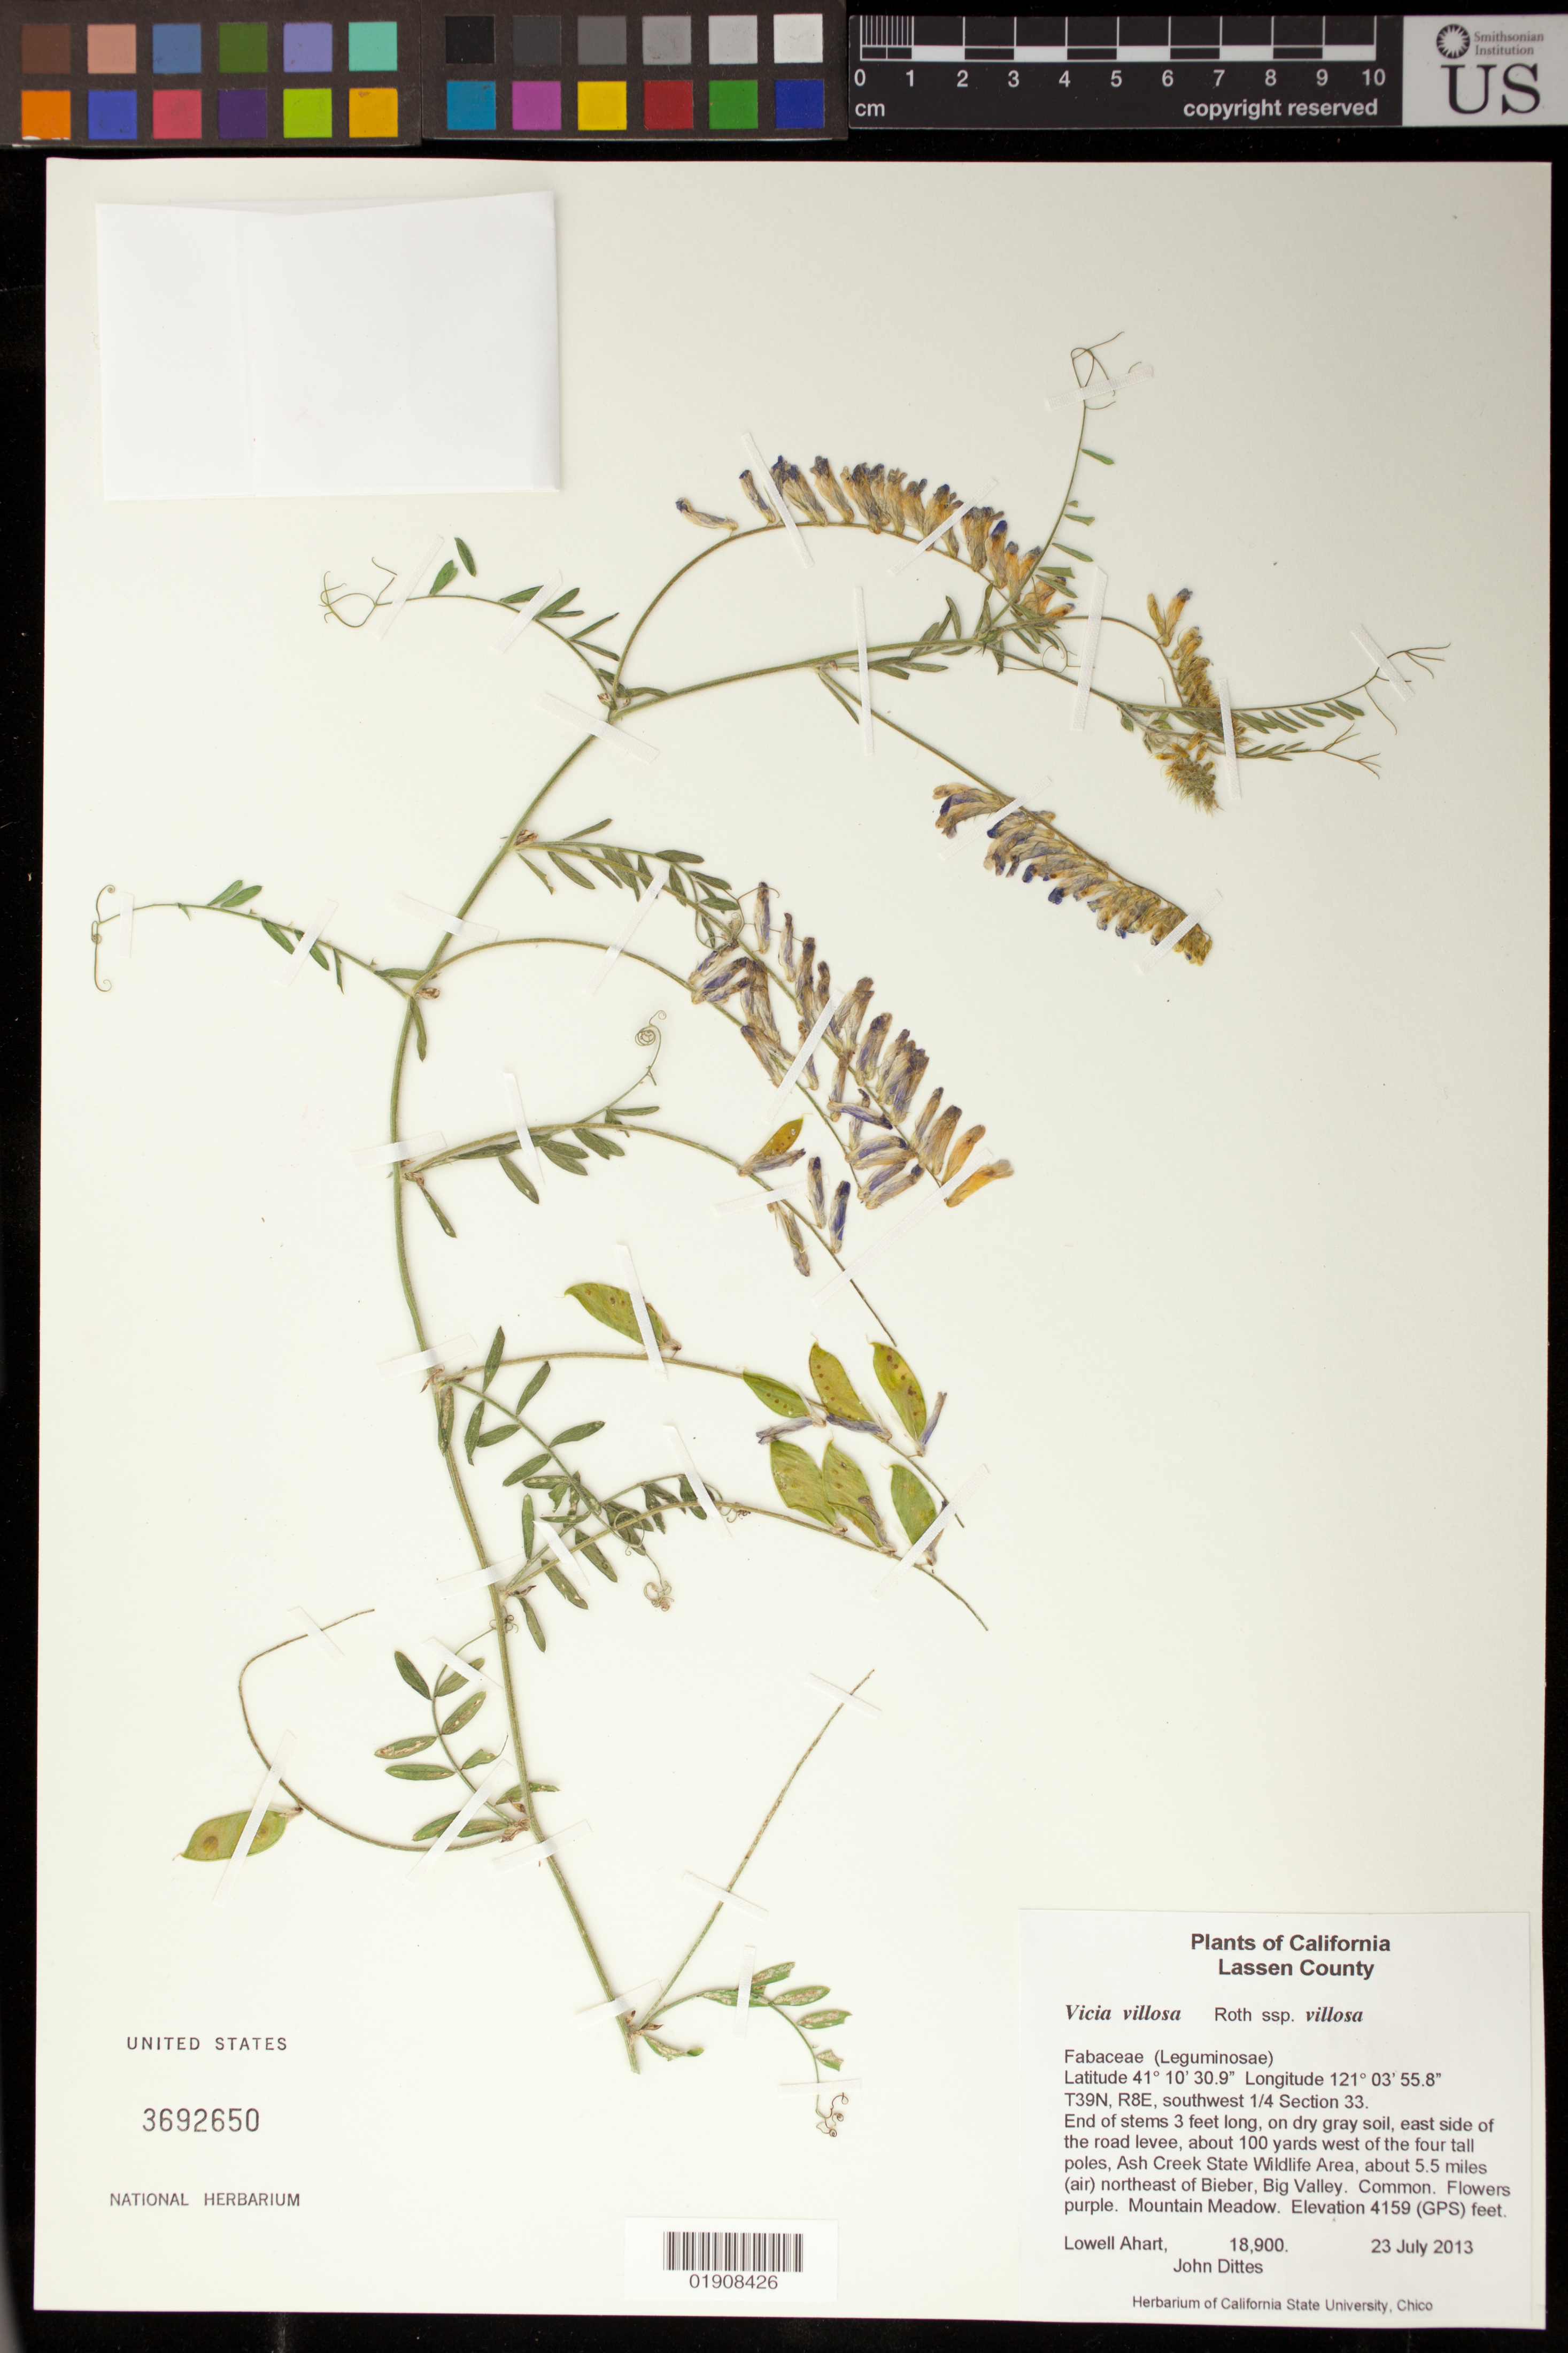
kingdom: Plantae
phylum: Tracheophyta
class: Magnoliopsida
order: Fabales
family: Fabaceae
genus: Vicia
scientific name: Vicia villosa subsp. villosa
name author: Roth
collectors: L. Ahart & J. Dittes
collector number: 18900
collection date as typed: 23 July 2013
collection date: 2013-07-23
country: United States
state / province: California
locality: East side of the road levee, about 100 yards west of the four tall poles, Ash Creek State Wildlife Area, about 5.5 miles (air) NE of Bieber, Big Valley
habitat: Mountain Meadow, on dry gray soil.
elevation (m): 1268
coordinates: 41 10 30.9 N, 121 03 55.8 W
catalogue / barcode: US 3692650